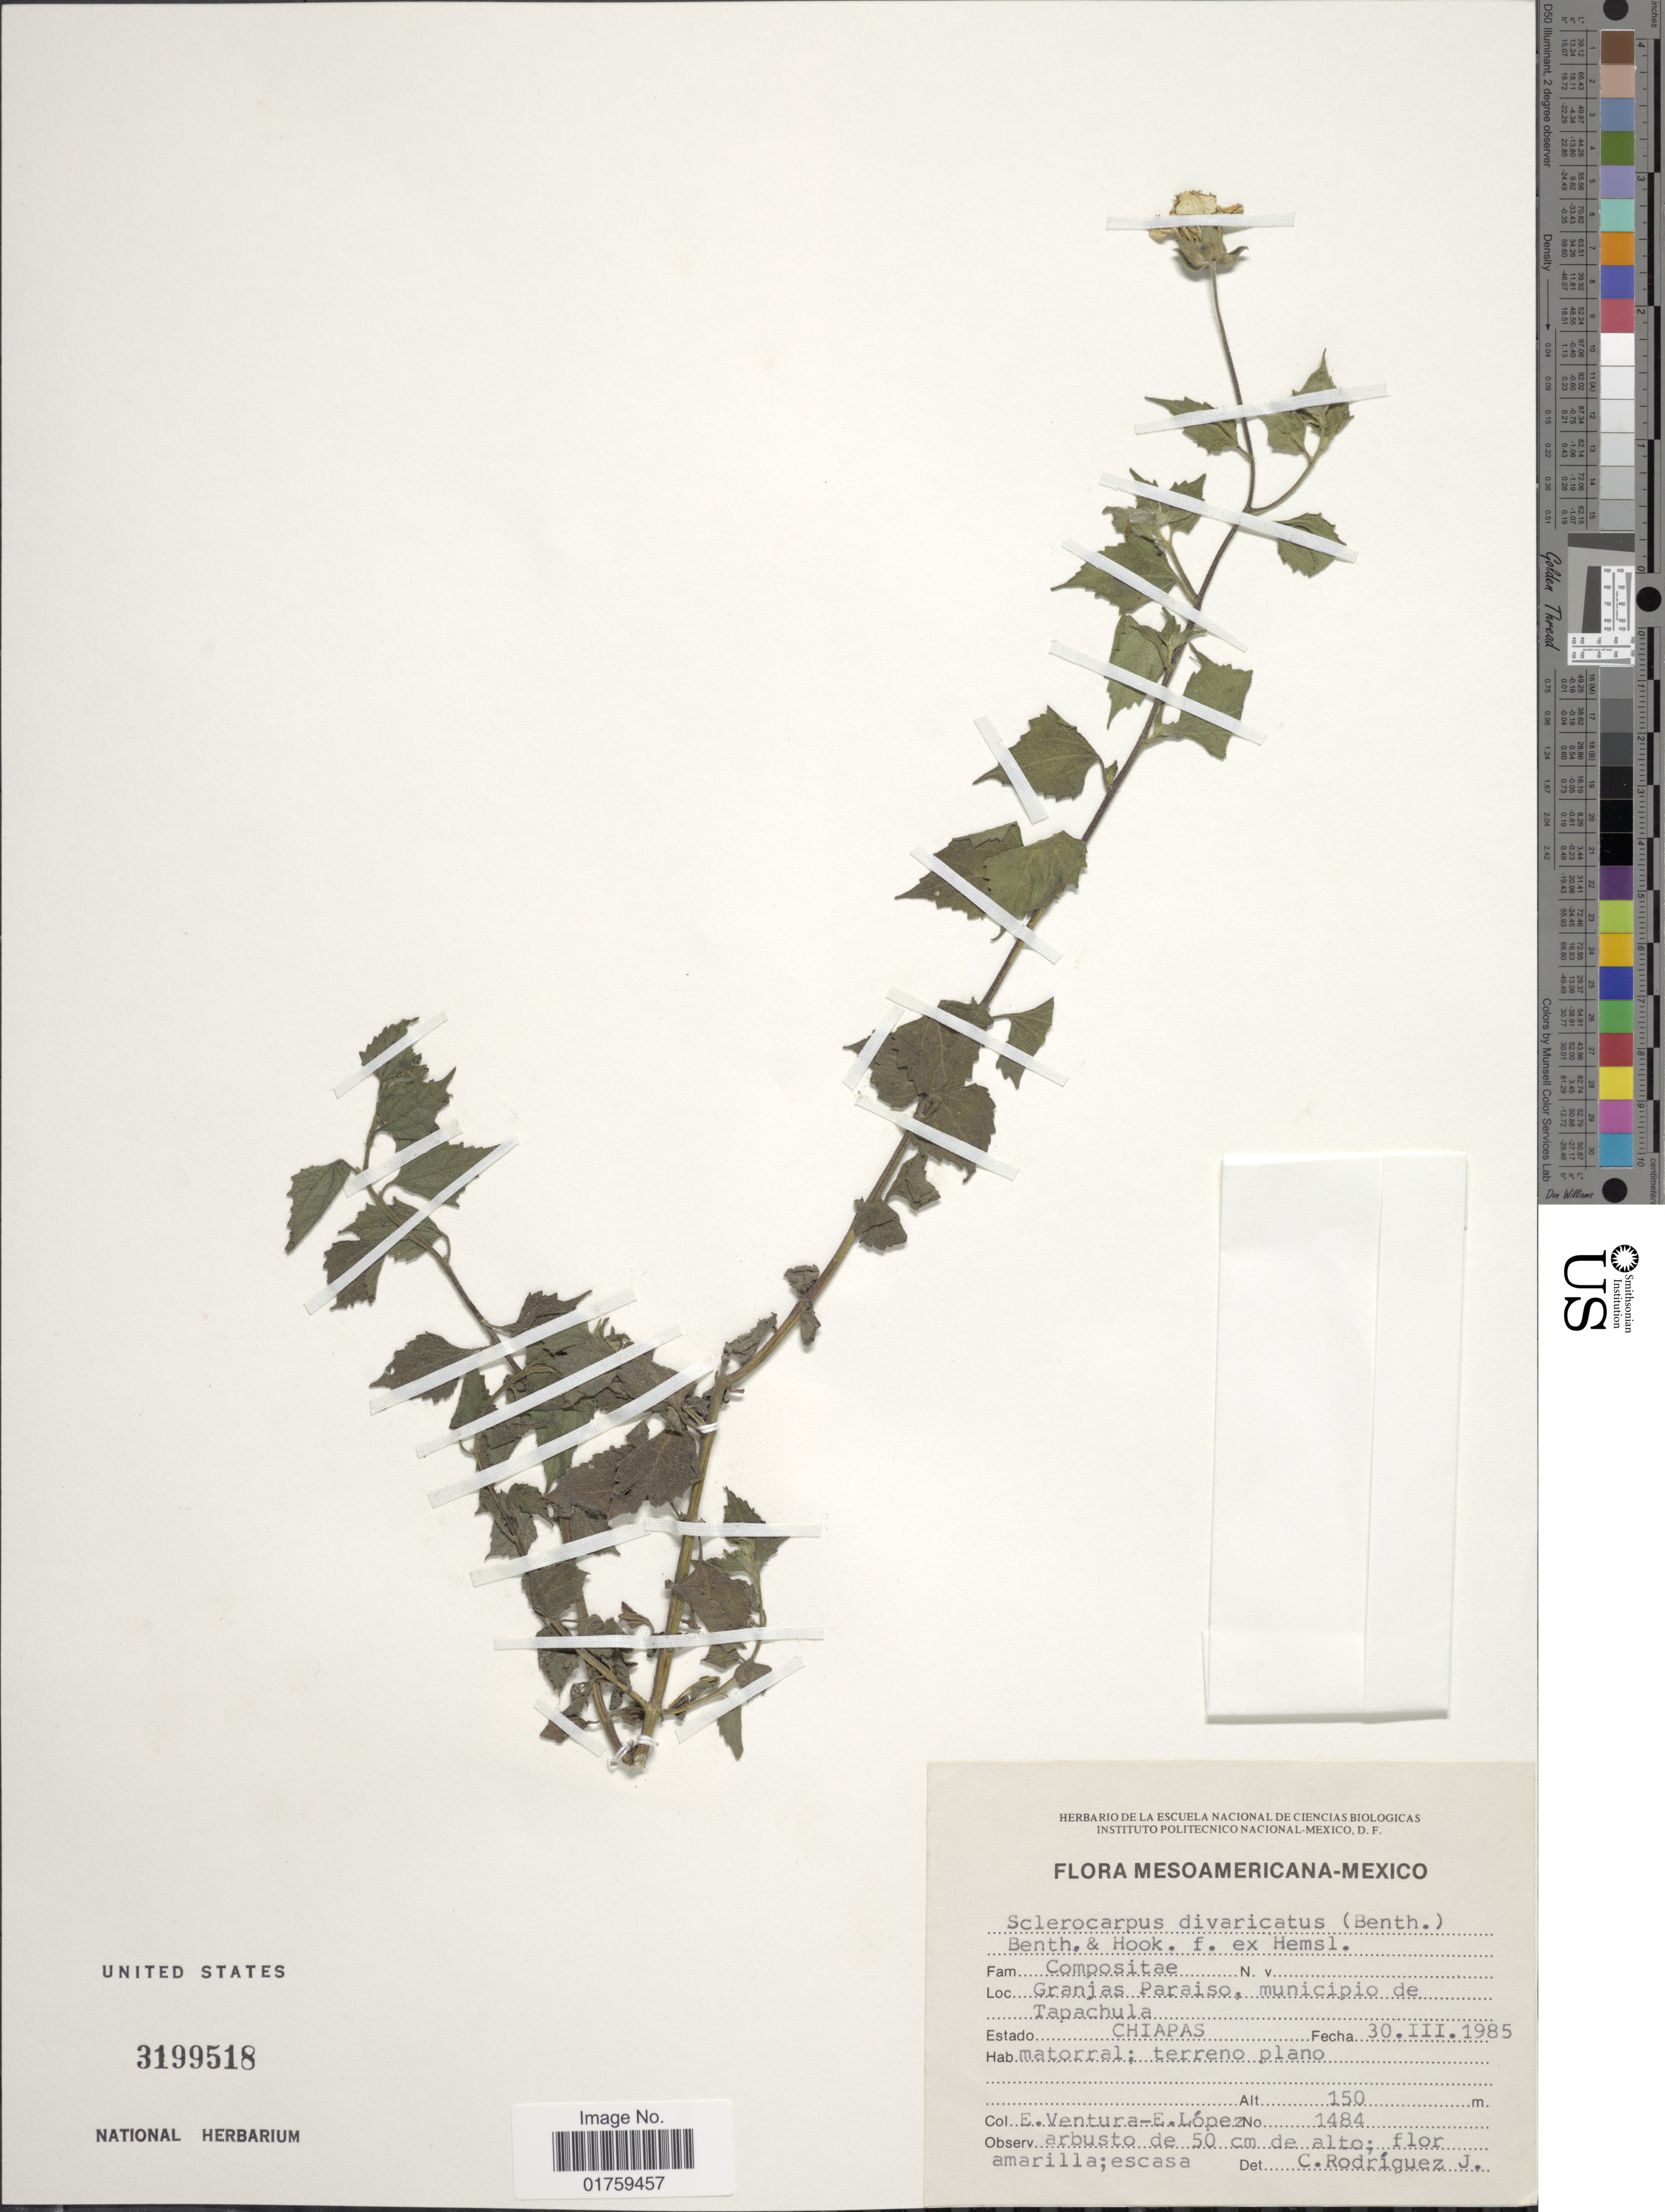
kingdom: Plantae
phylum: Tracheophyta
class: Magnoliopsida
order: Asterales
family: Asteraceae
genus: Sclerocarpus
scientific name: Sclerocarpus divaricatus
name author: (Benth.) Benth. & Hook. f. ex Hemsl.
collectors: E. Ventura & E. López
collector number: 1484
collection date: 1985-03-30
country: Mexico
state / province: Chiapas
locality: Granjas Paraiso, municipio de Tapachula. Estado Chiapas.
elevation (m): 150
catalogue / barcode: US 3199518